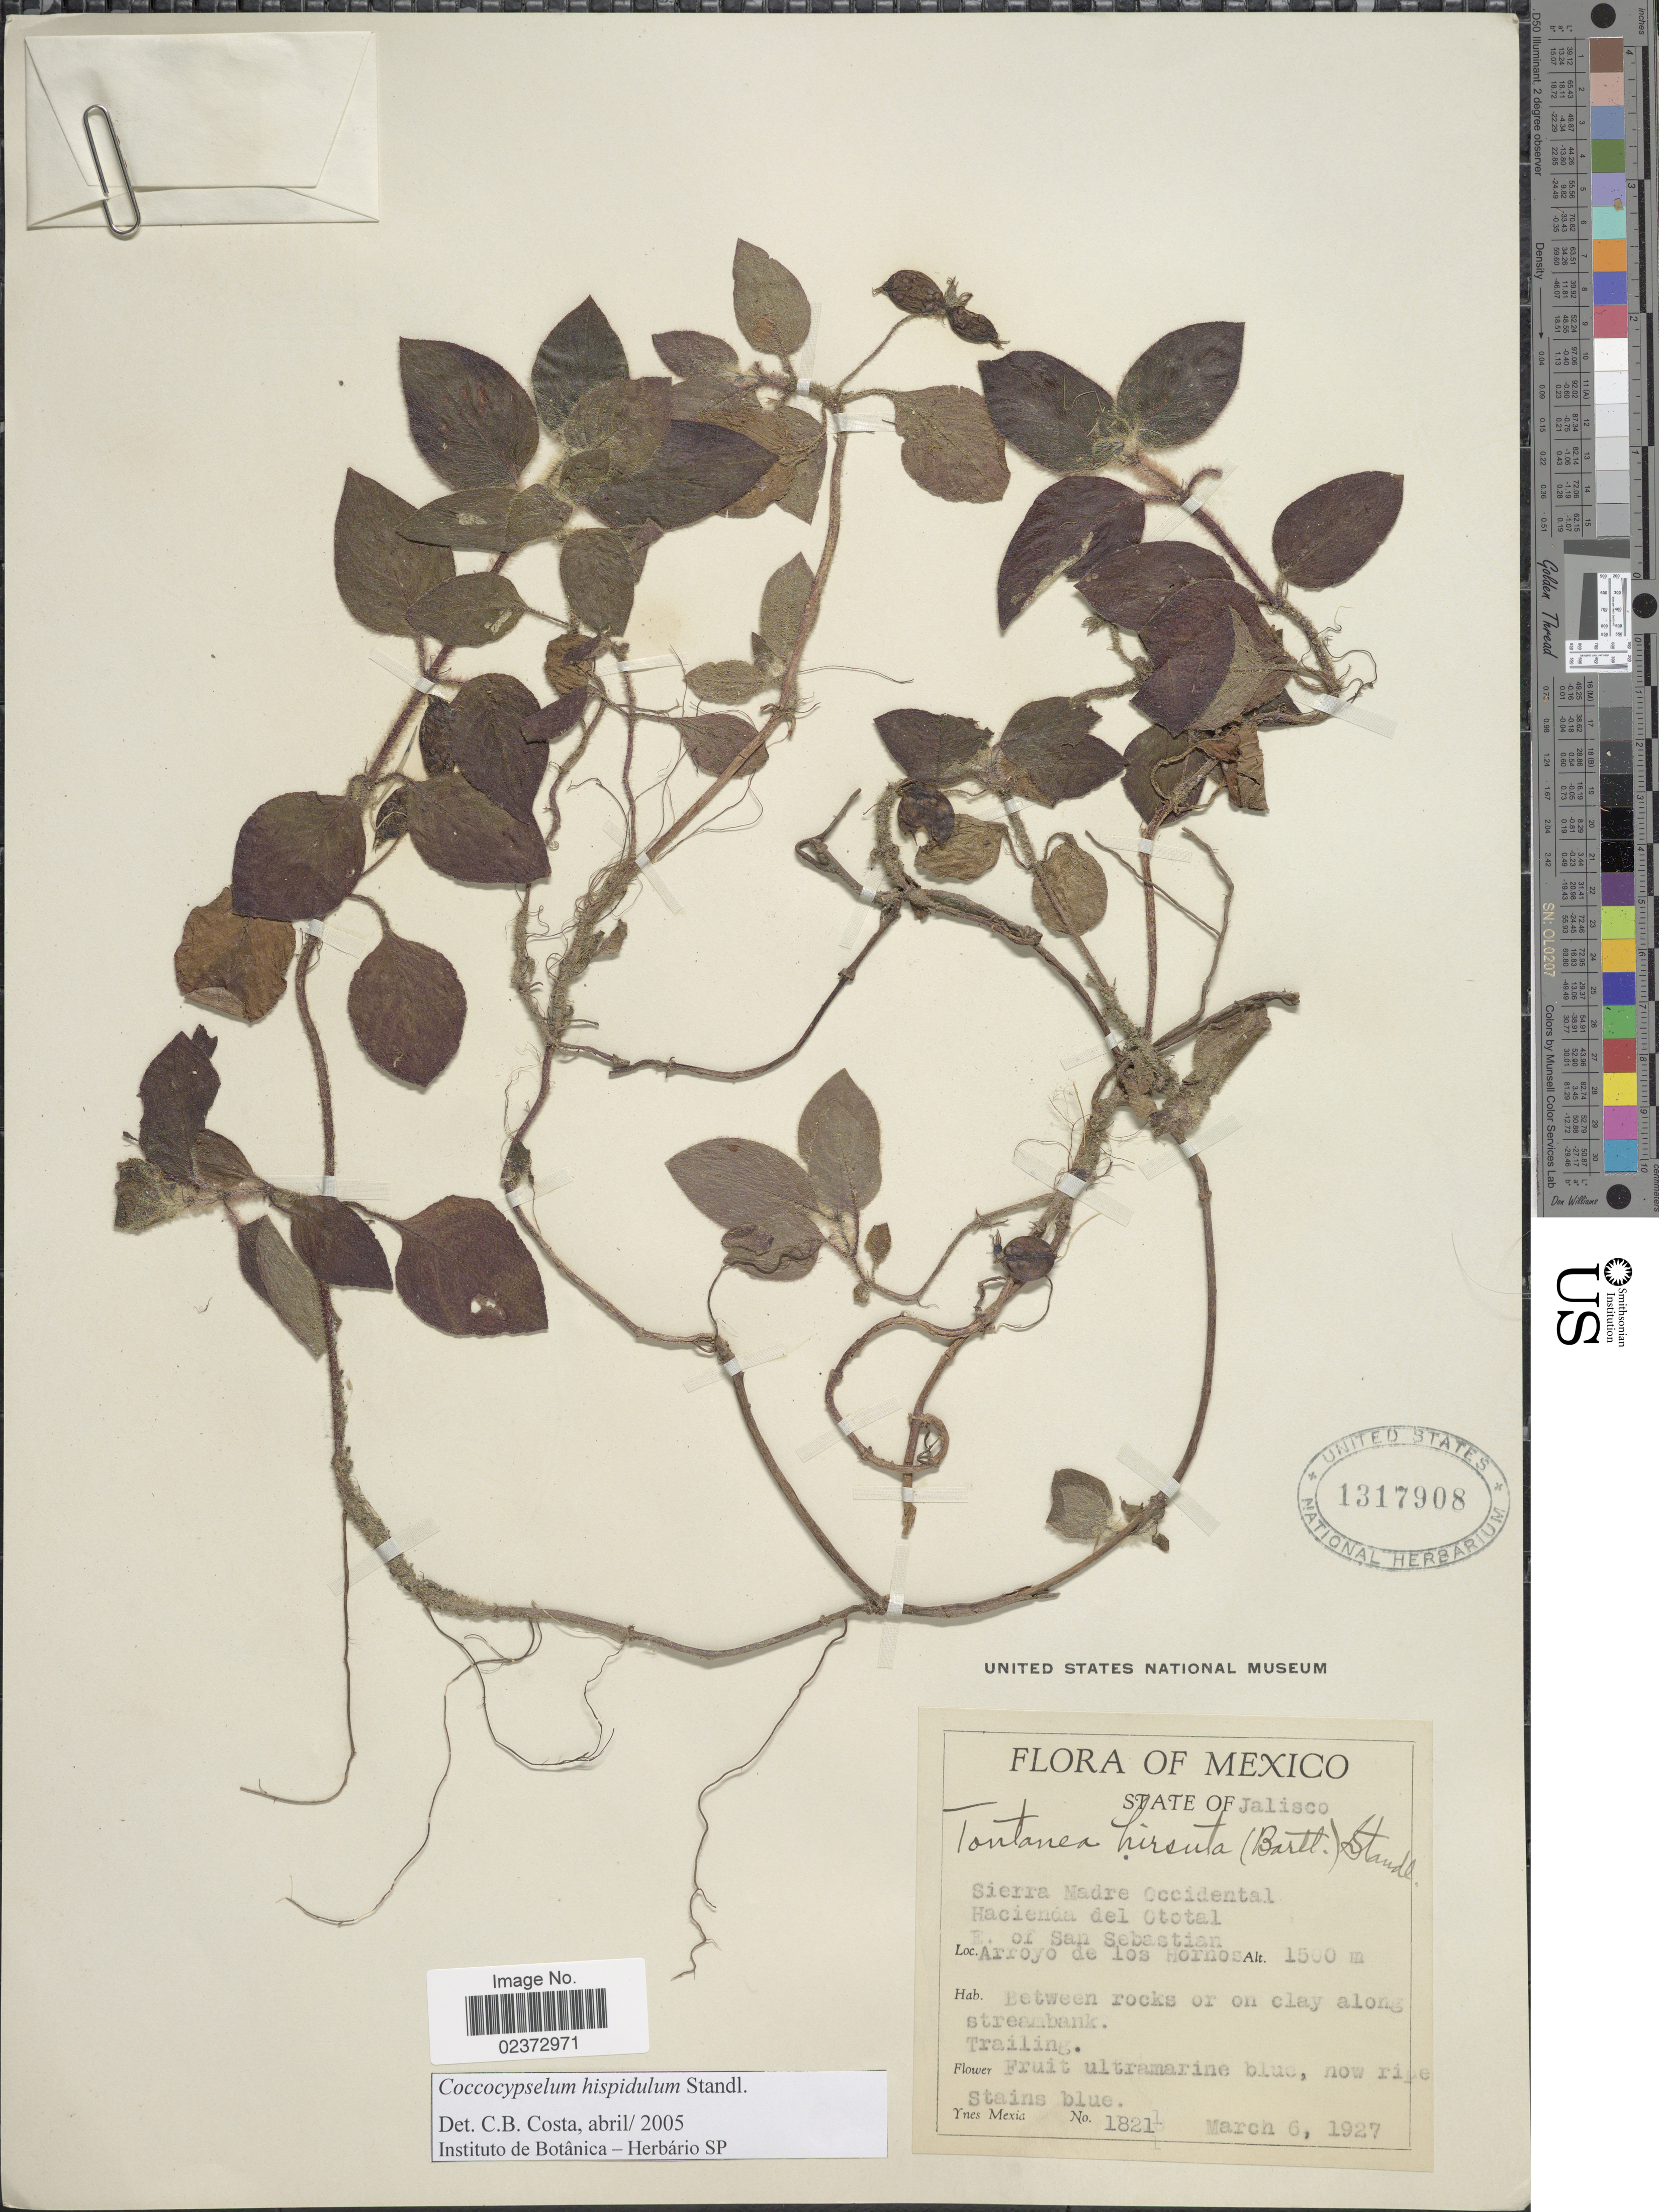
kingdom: Plantae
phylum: Tracheophyta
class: Magnoliopsida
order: Gentianales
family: Rubiaceae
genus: Coccocypselum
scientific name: Coccocypselum hispidulum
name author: (Standl.) Standl.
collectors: Y. Mexia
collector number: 1821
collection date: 1927-03-06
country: Mexico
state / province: Jalisco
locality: State of Jalisco, Sierra Madre Occidental, Hacienda del Ototal, E. of San Sebastian, Arroyo de los Hornos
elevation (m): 1500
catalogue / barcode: US 1317908